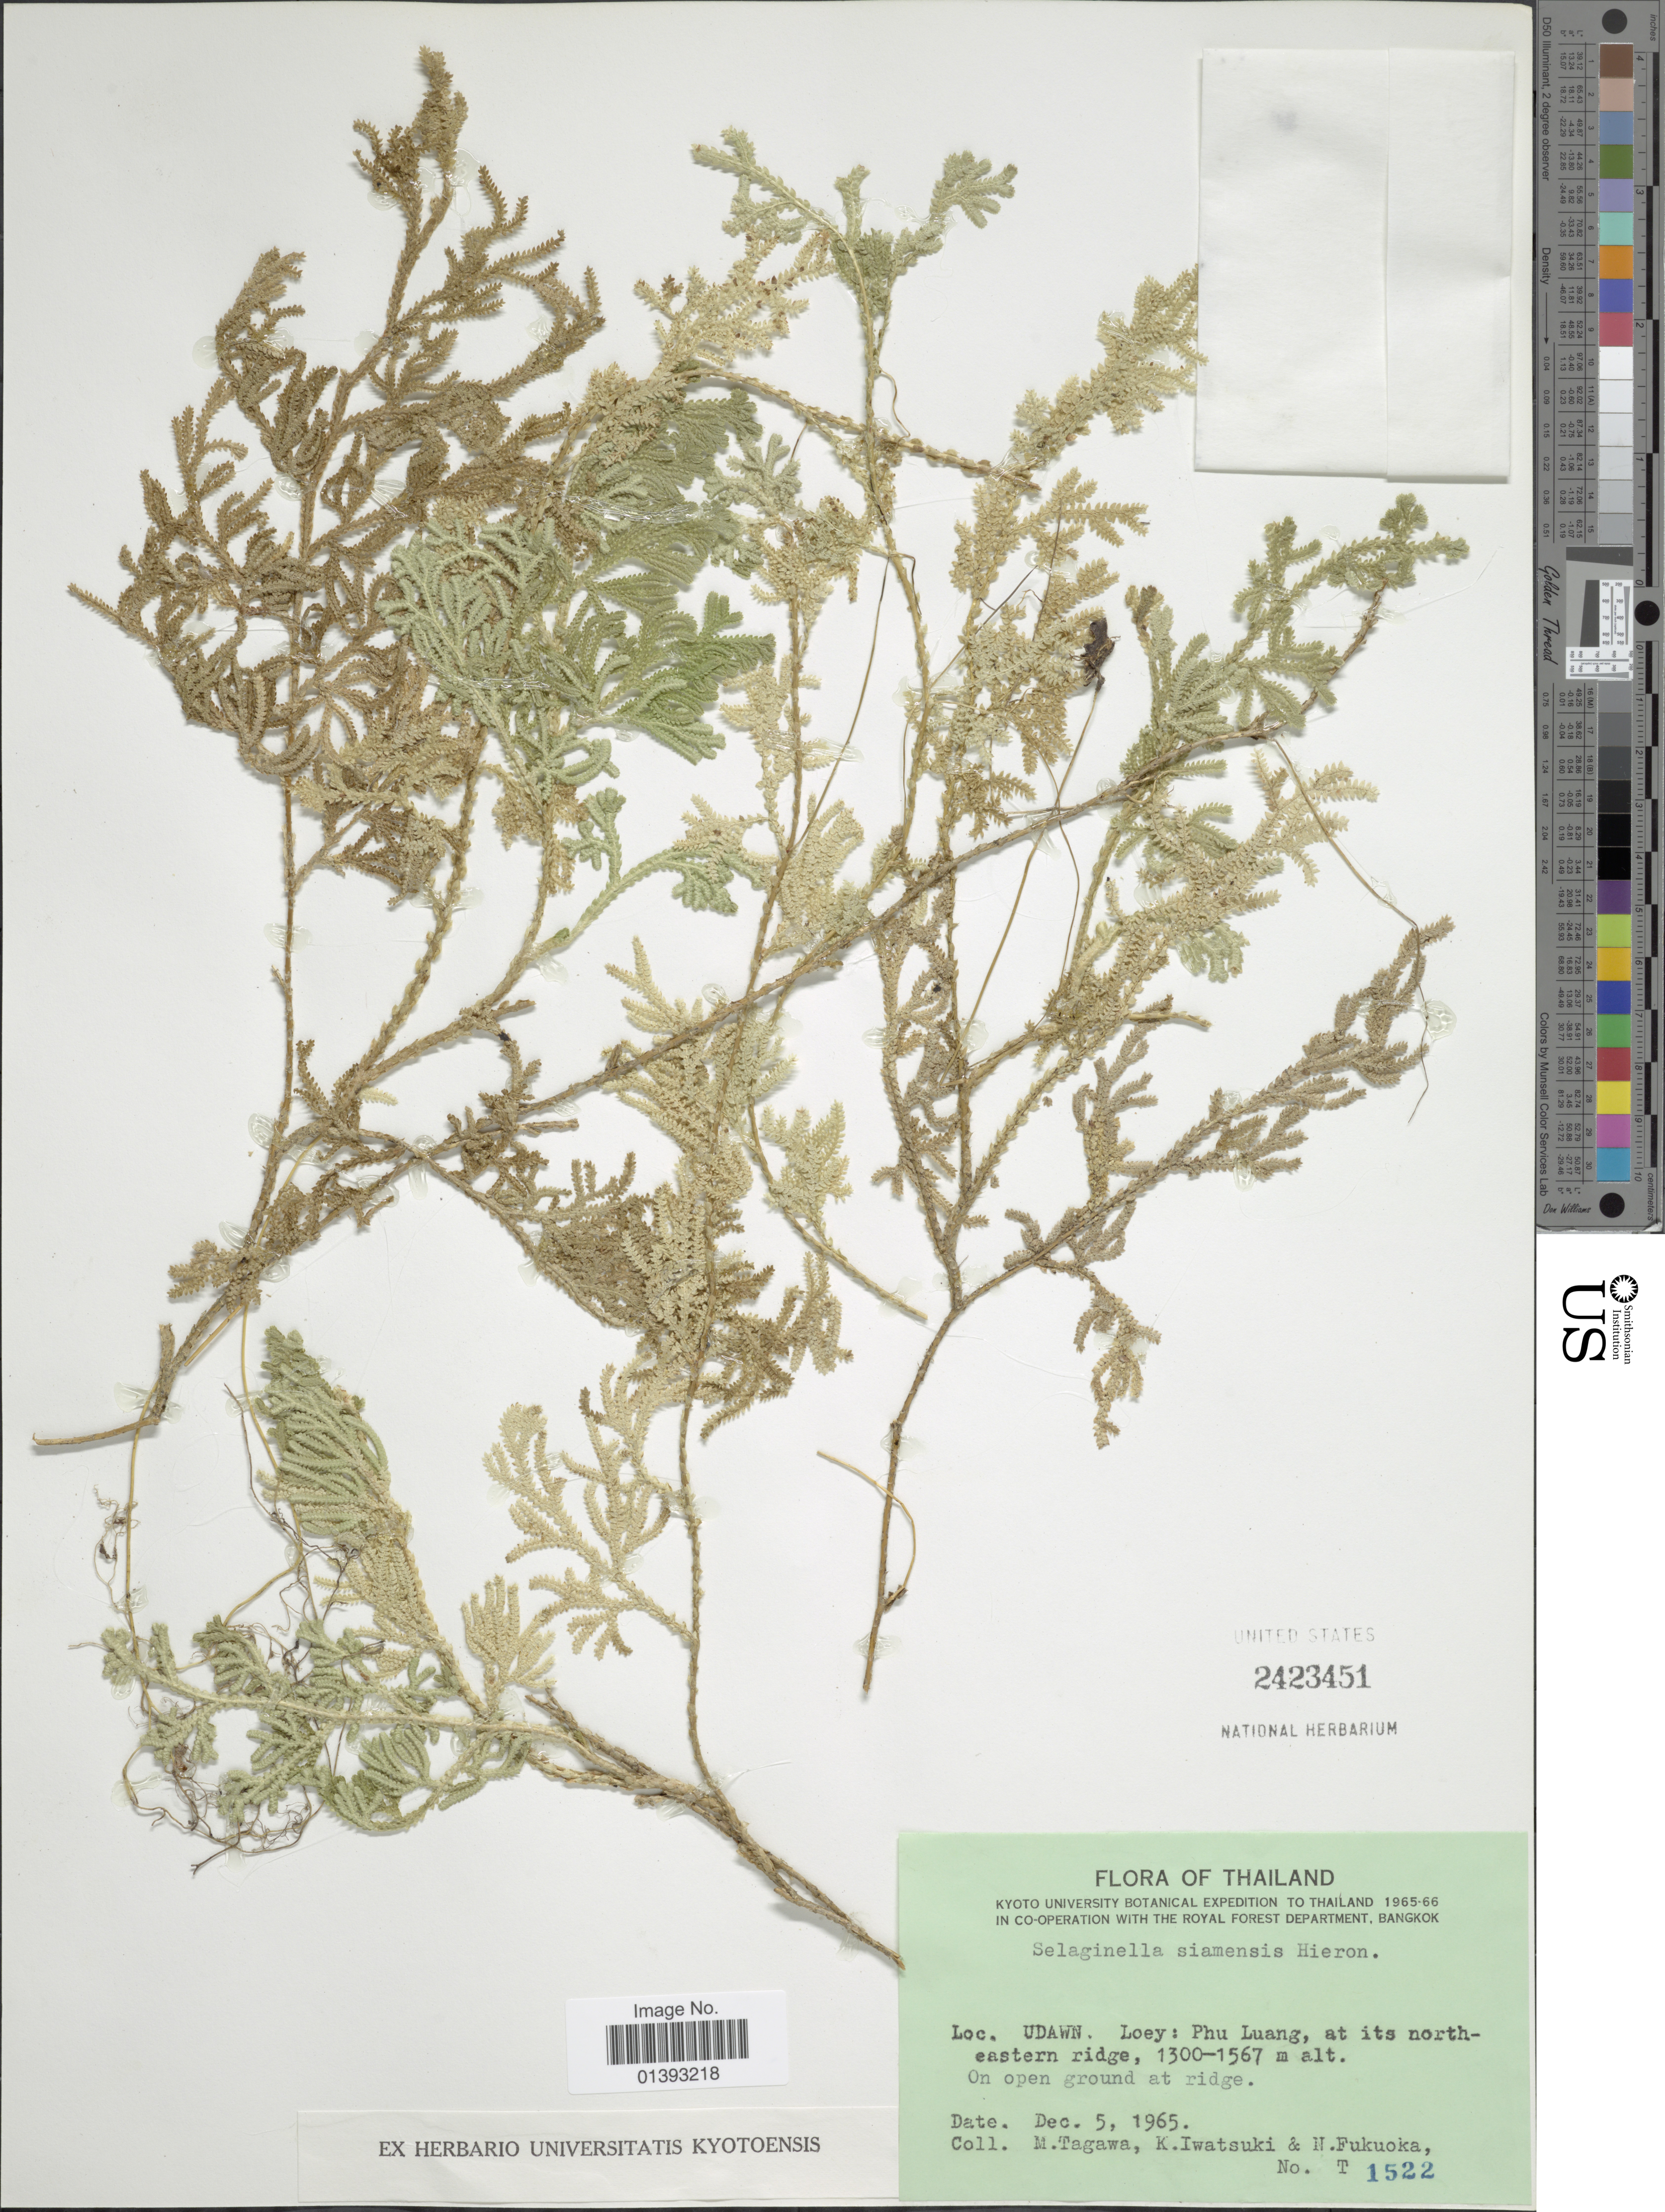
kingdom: Plantae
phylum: Tracheophyta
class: Lycopodiopsida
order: Selaginellales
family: Selaginellaceae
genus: Selaginella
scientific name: Selaginella siamensis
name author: Hieron.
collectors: M. Tagawa, K. Iwatsuki & N. Fukuoka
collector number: T1522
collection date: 1965-12-05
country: Thailand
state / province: Loei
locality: Phu Luang, at its northeastern ridge, on open ground at ridge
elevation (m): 1300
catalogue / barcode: US 2423451